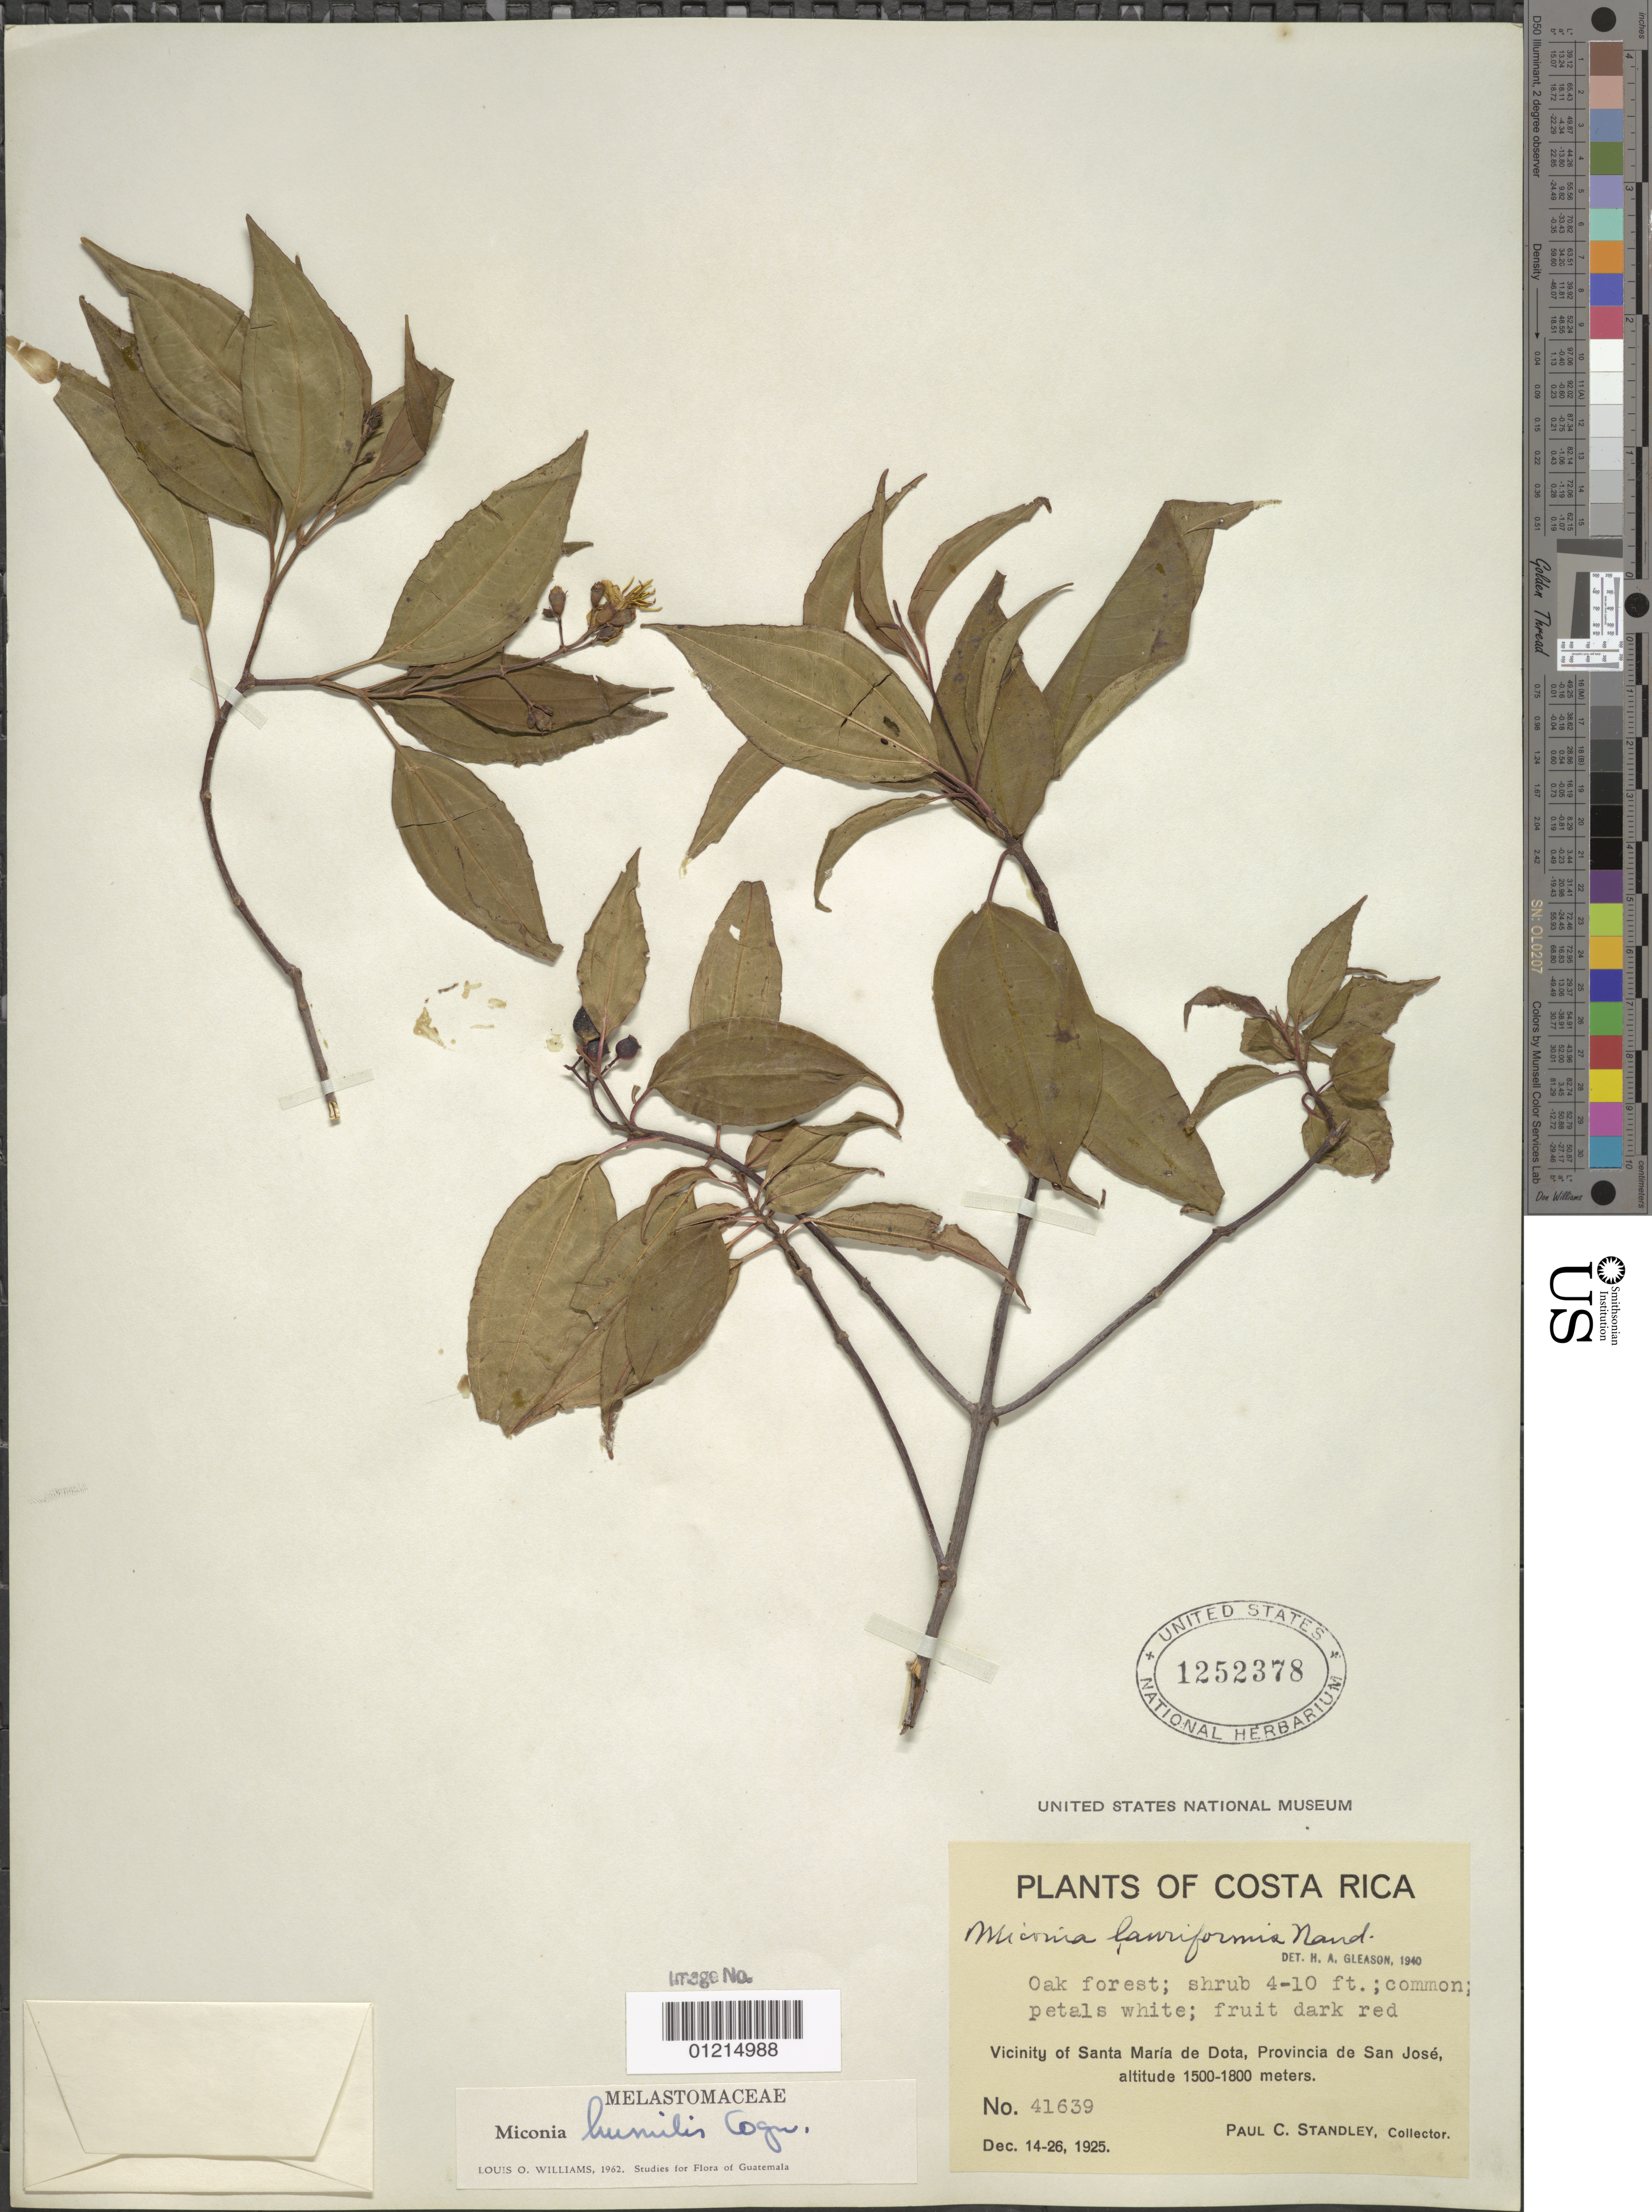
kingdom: Plantae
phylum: Tracheophyta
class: Magnoliopsida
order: Myrtales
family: Melastomataceae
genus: Miconia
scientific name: Miconia humilis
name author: Cogn.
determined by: Williams, Louis O.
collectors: P. C. Standley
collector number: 41639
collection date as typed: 14-26 Dec 1925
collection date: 1925-12-14/1925-12-26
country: Costa Rica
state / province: San José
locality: Vicinity of Santa Maria de Dota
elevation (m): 1500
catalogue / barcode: US 1252378